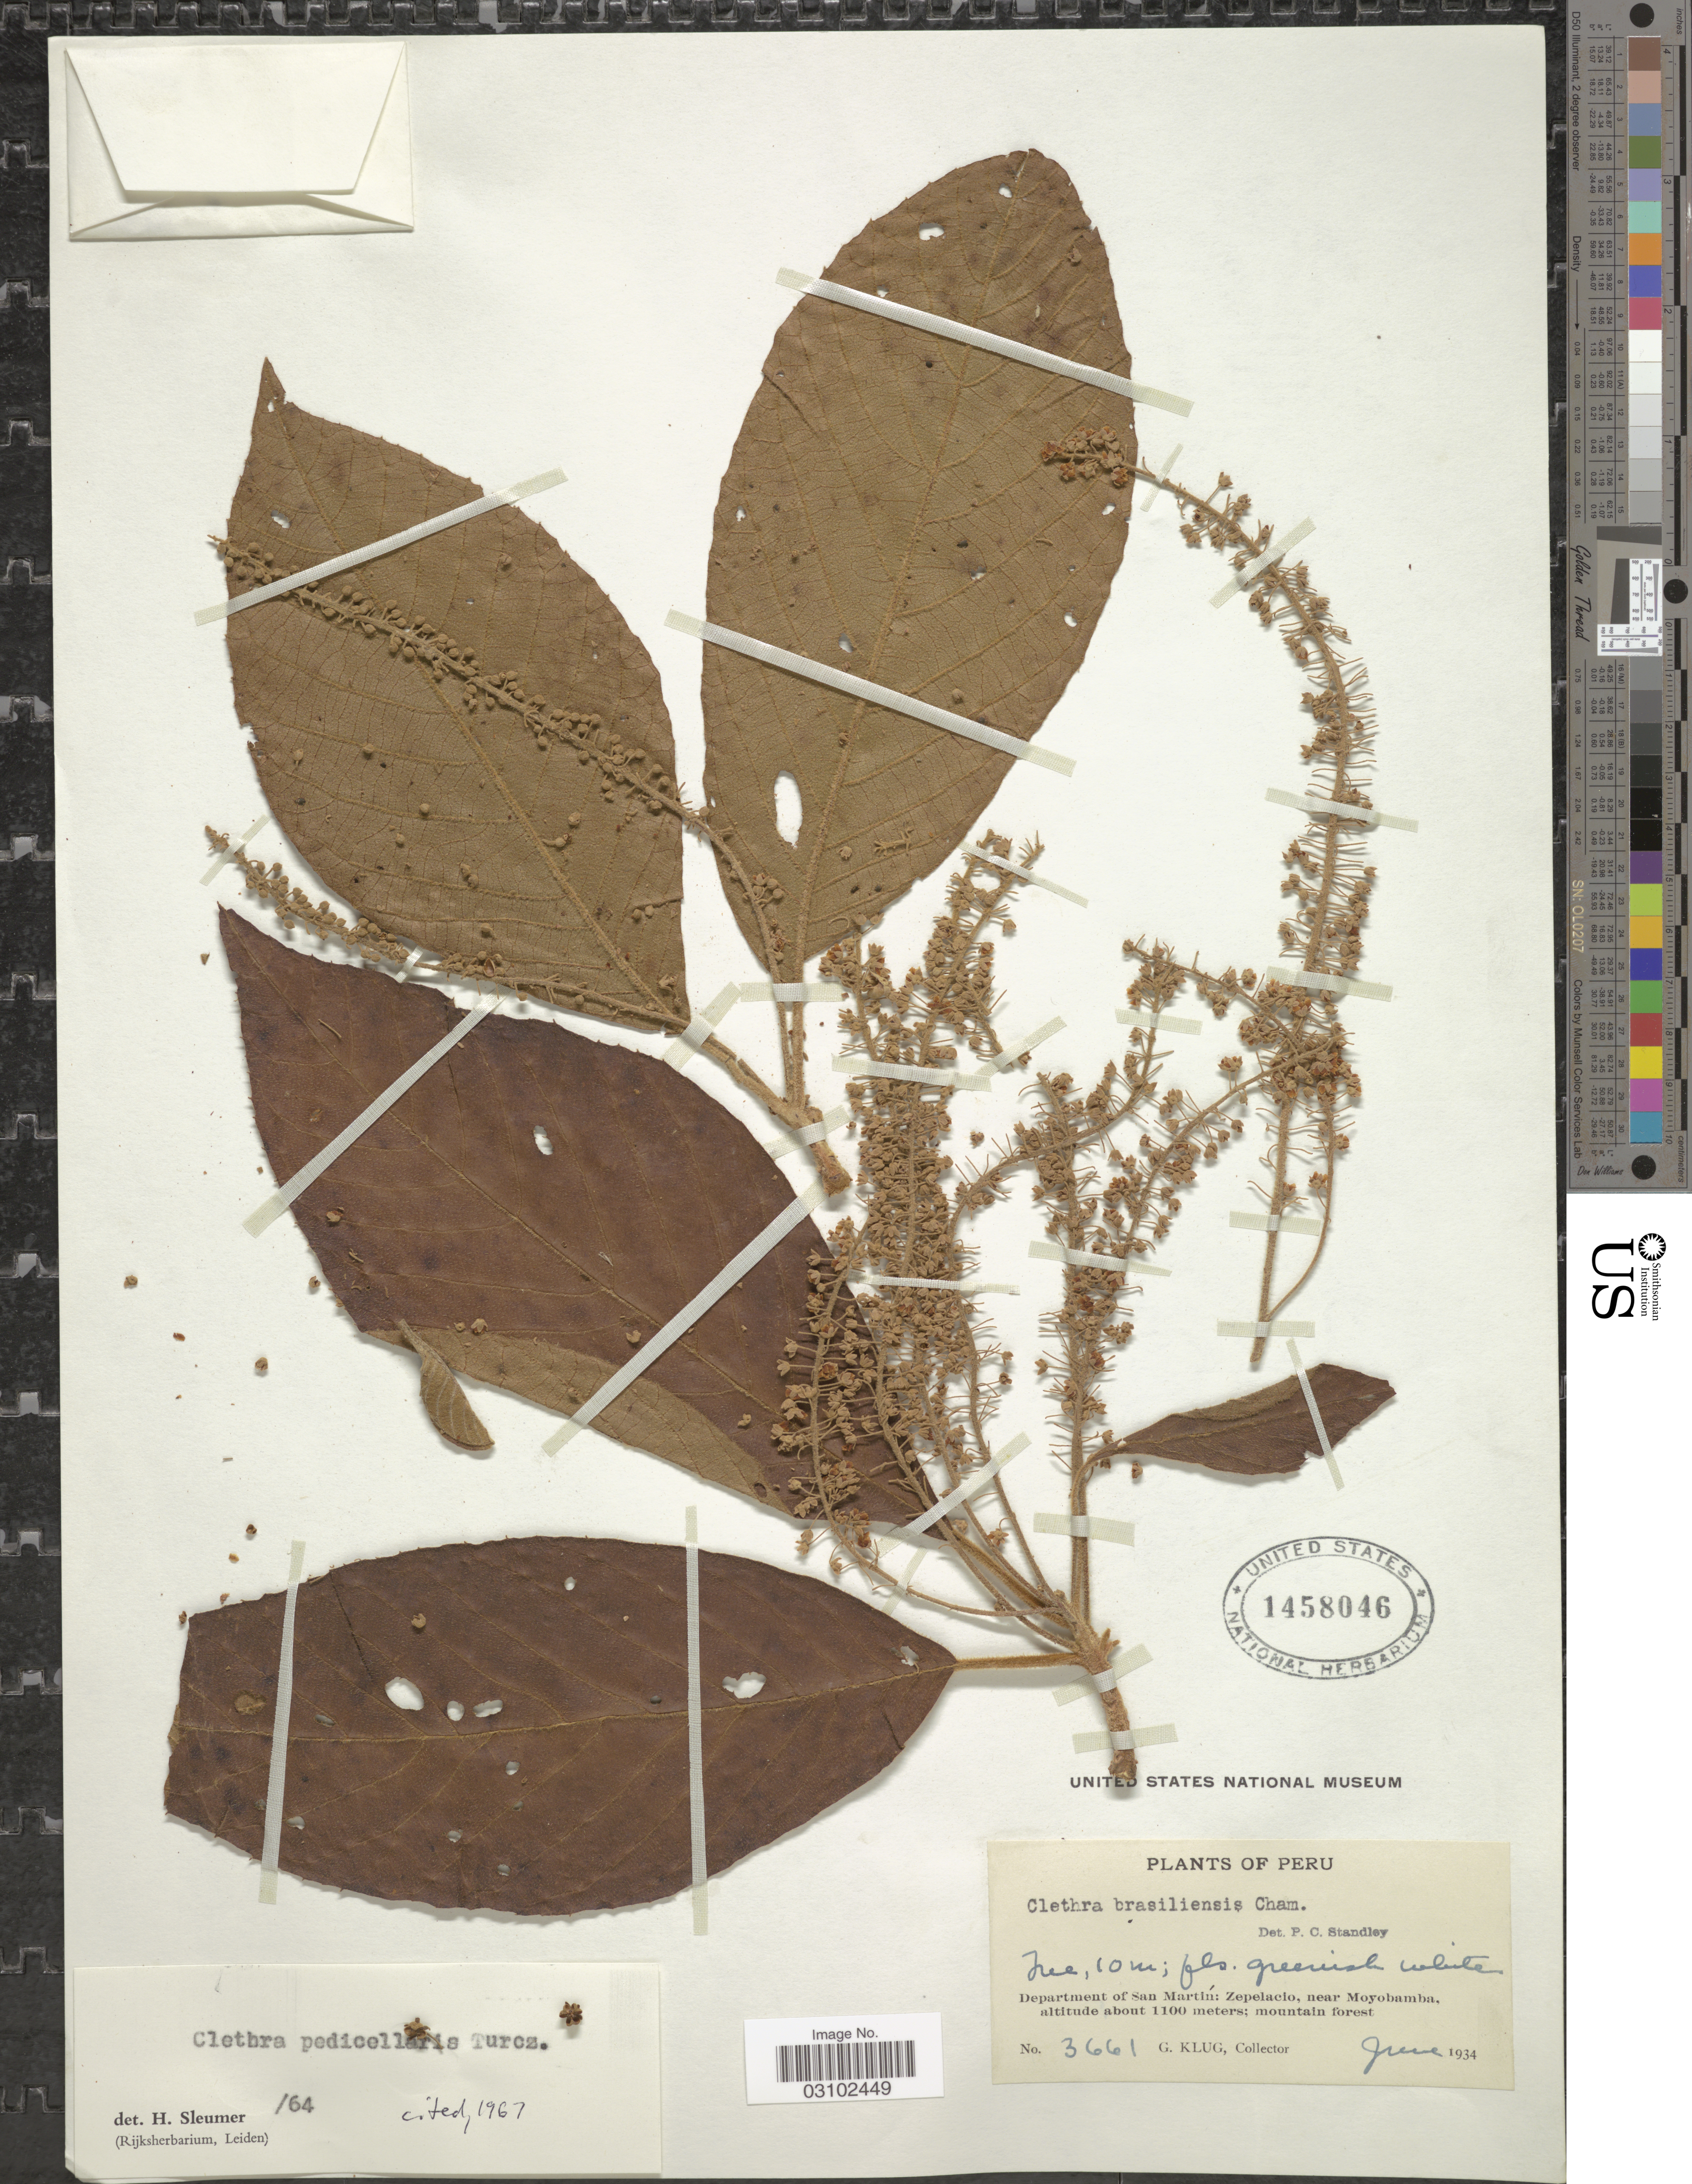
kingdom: Plantae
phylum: Tracheophyta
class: Magnoliopsida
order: Ericales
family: Clethraceae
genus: Clethra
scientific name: Clethra pedicellaris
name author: Turcz.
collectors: G. Klug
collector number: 3661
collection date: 1934-06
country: Peru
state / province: San Martín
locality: Department of San Marín: Zepelacio, near Moyobamba.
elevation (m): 1100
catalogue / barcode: US 1458046